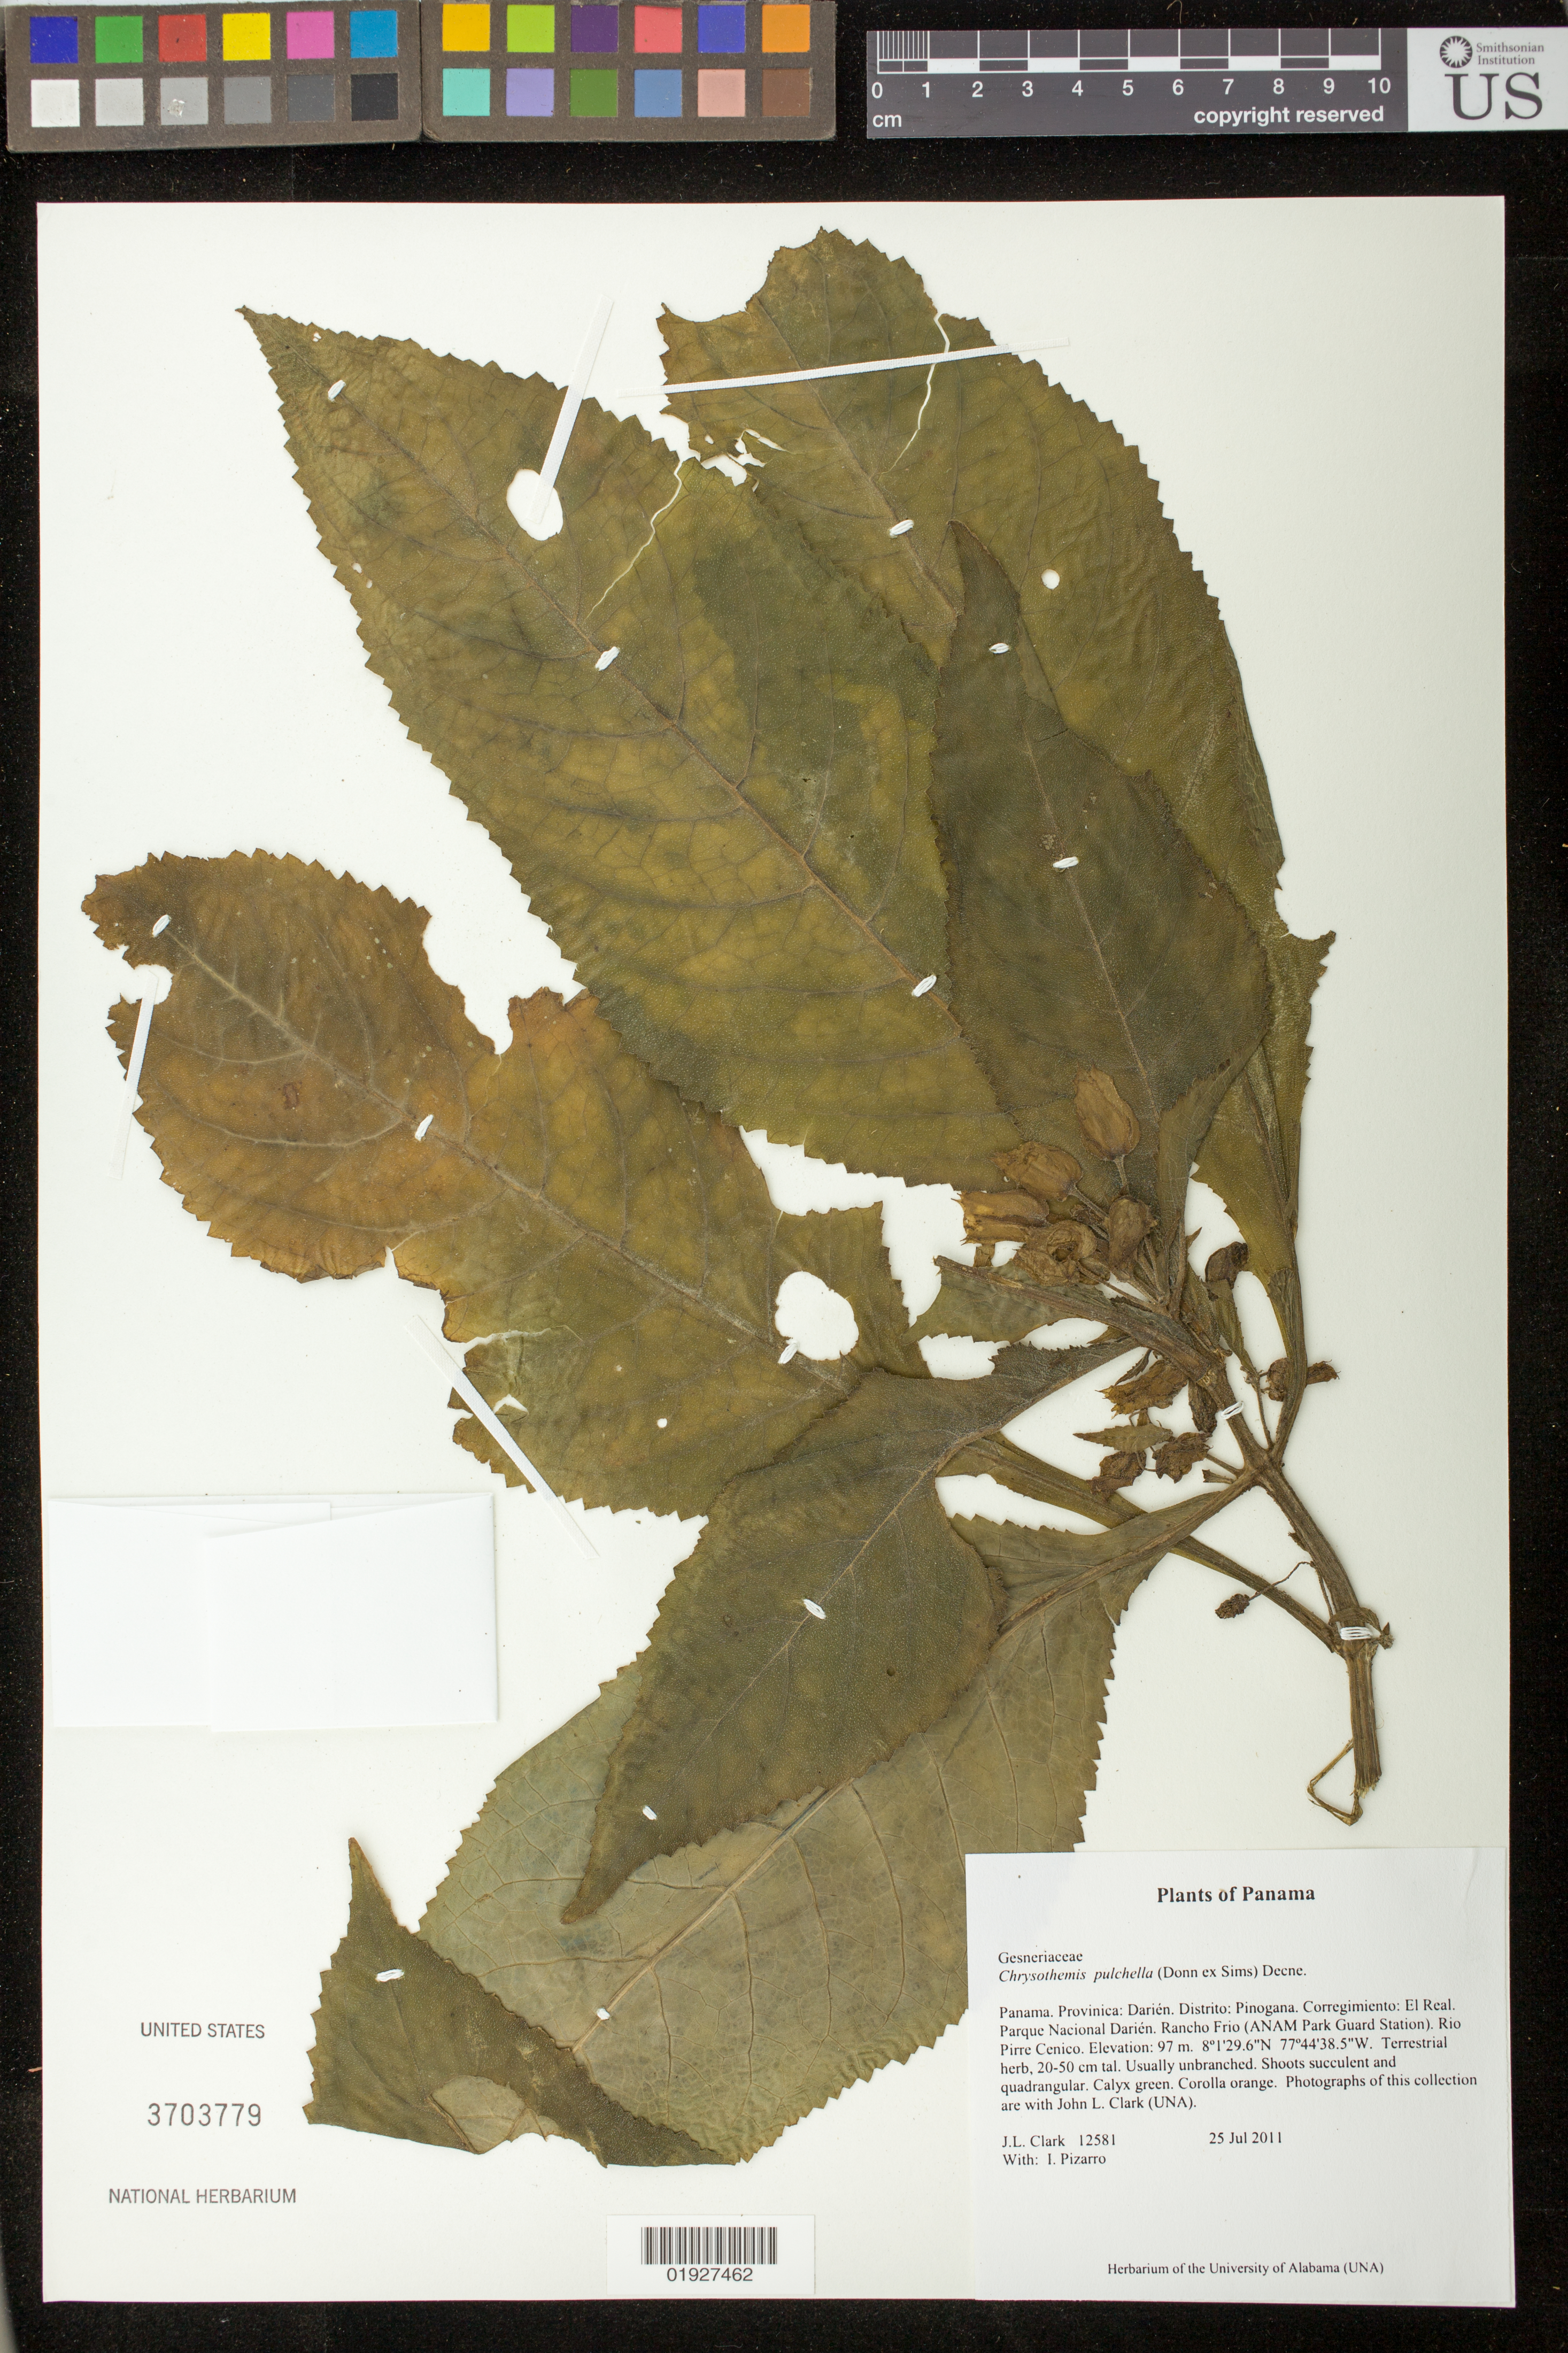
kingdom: Plantae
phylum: Tracheophyta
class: Magnoliopsida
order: Lamiales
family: Gesneriaceae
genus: Chrysothemis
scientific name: Chrysothemis pulchella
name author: (Donn ex Sims) Decne.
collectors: J. L. Clark & I. Pizarro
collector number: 12581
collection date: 2011-07-25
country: Panama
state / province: Darién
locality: Distrito Pinogana. El Real. Parque Nacional Darién. Rancho Frio (ANAM Park Guard Station), Rio Pirre Cenico.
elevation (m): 97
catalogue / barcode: US 3703779